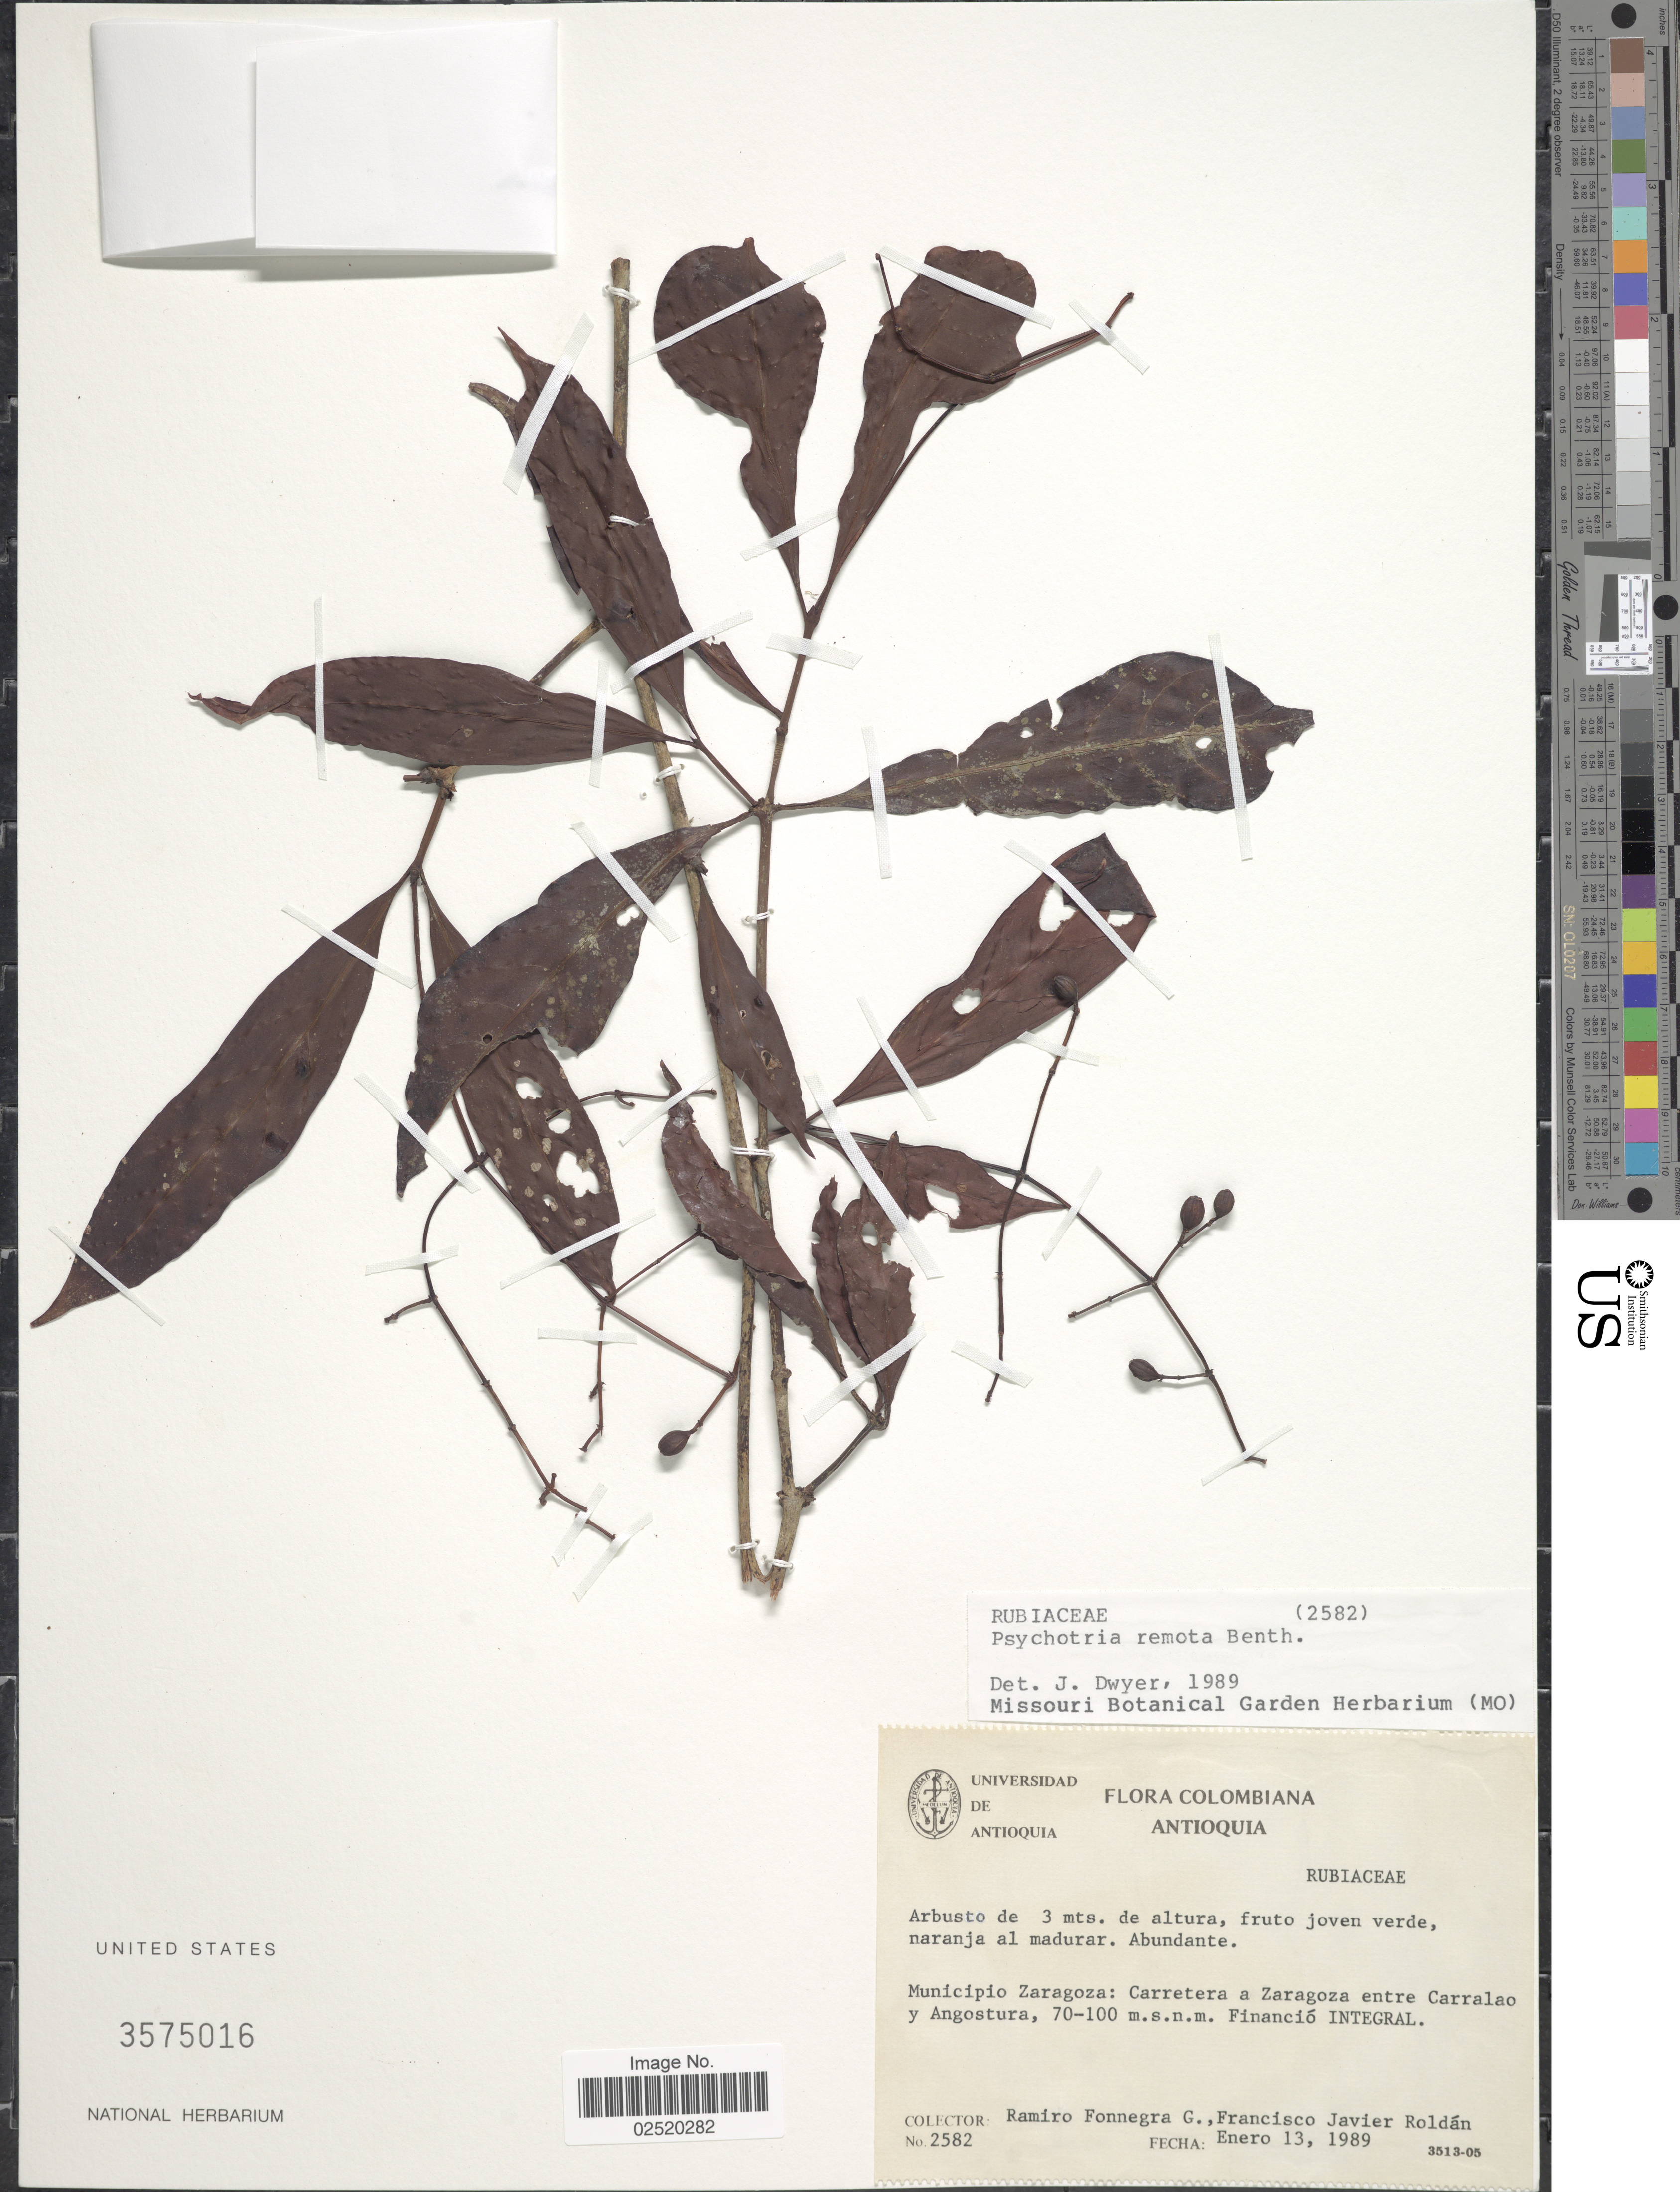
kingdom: Plantae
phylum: Tracheophyta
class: Magnoliopsida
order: Gentianales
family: Rubiaceae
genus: Psychotria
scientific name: Psychotria remota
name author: Benth.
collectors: R. Fonnegra G. & F. J. Roldán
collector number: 2582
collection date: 1989-01-13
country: Colombia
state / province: Antioquia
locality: Municipio Zaragoza: Carretera a Zaragoza entre Carralao y Angostura, Financio Integral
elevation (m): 70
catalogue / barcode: US 3575016